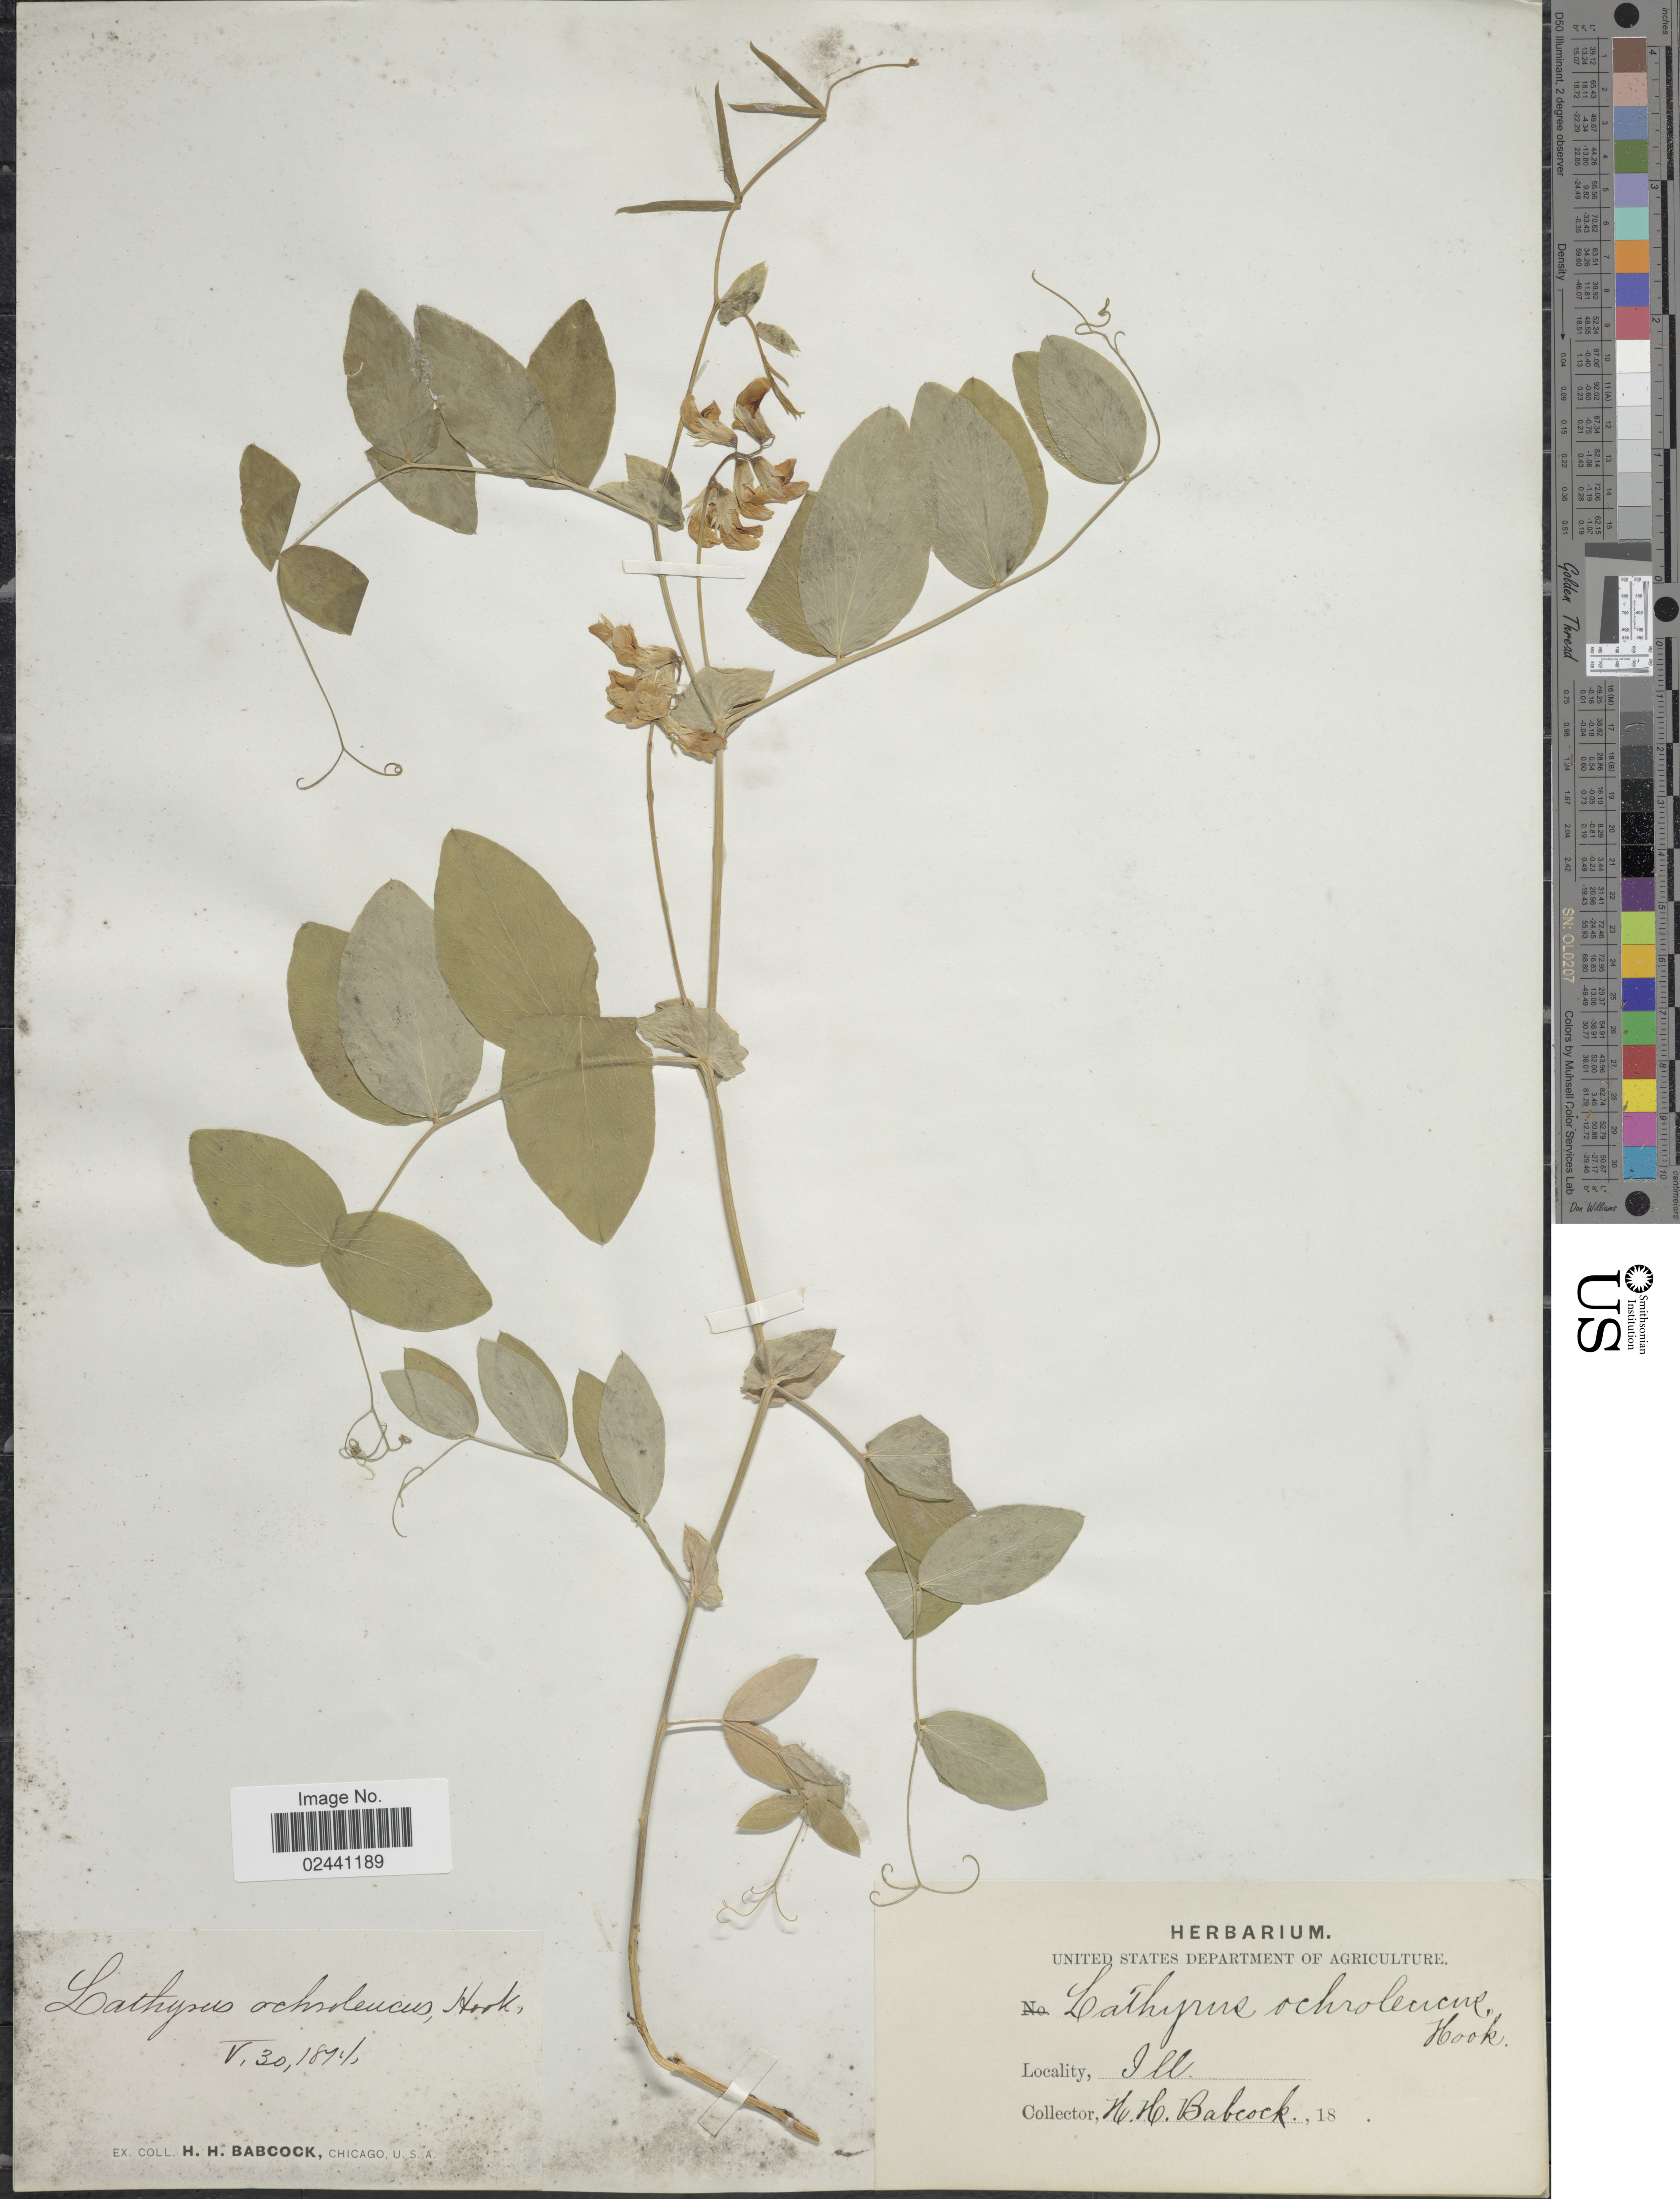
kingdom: Plantae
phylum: Tracheophyta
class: Magnoliopsida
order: Fabales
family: Fabaceae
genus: Lathyrus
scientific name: Lathyrus ochroleucus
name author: Hook.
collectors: H. Babcock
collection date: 1874-05-30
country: United States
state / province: Illinois